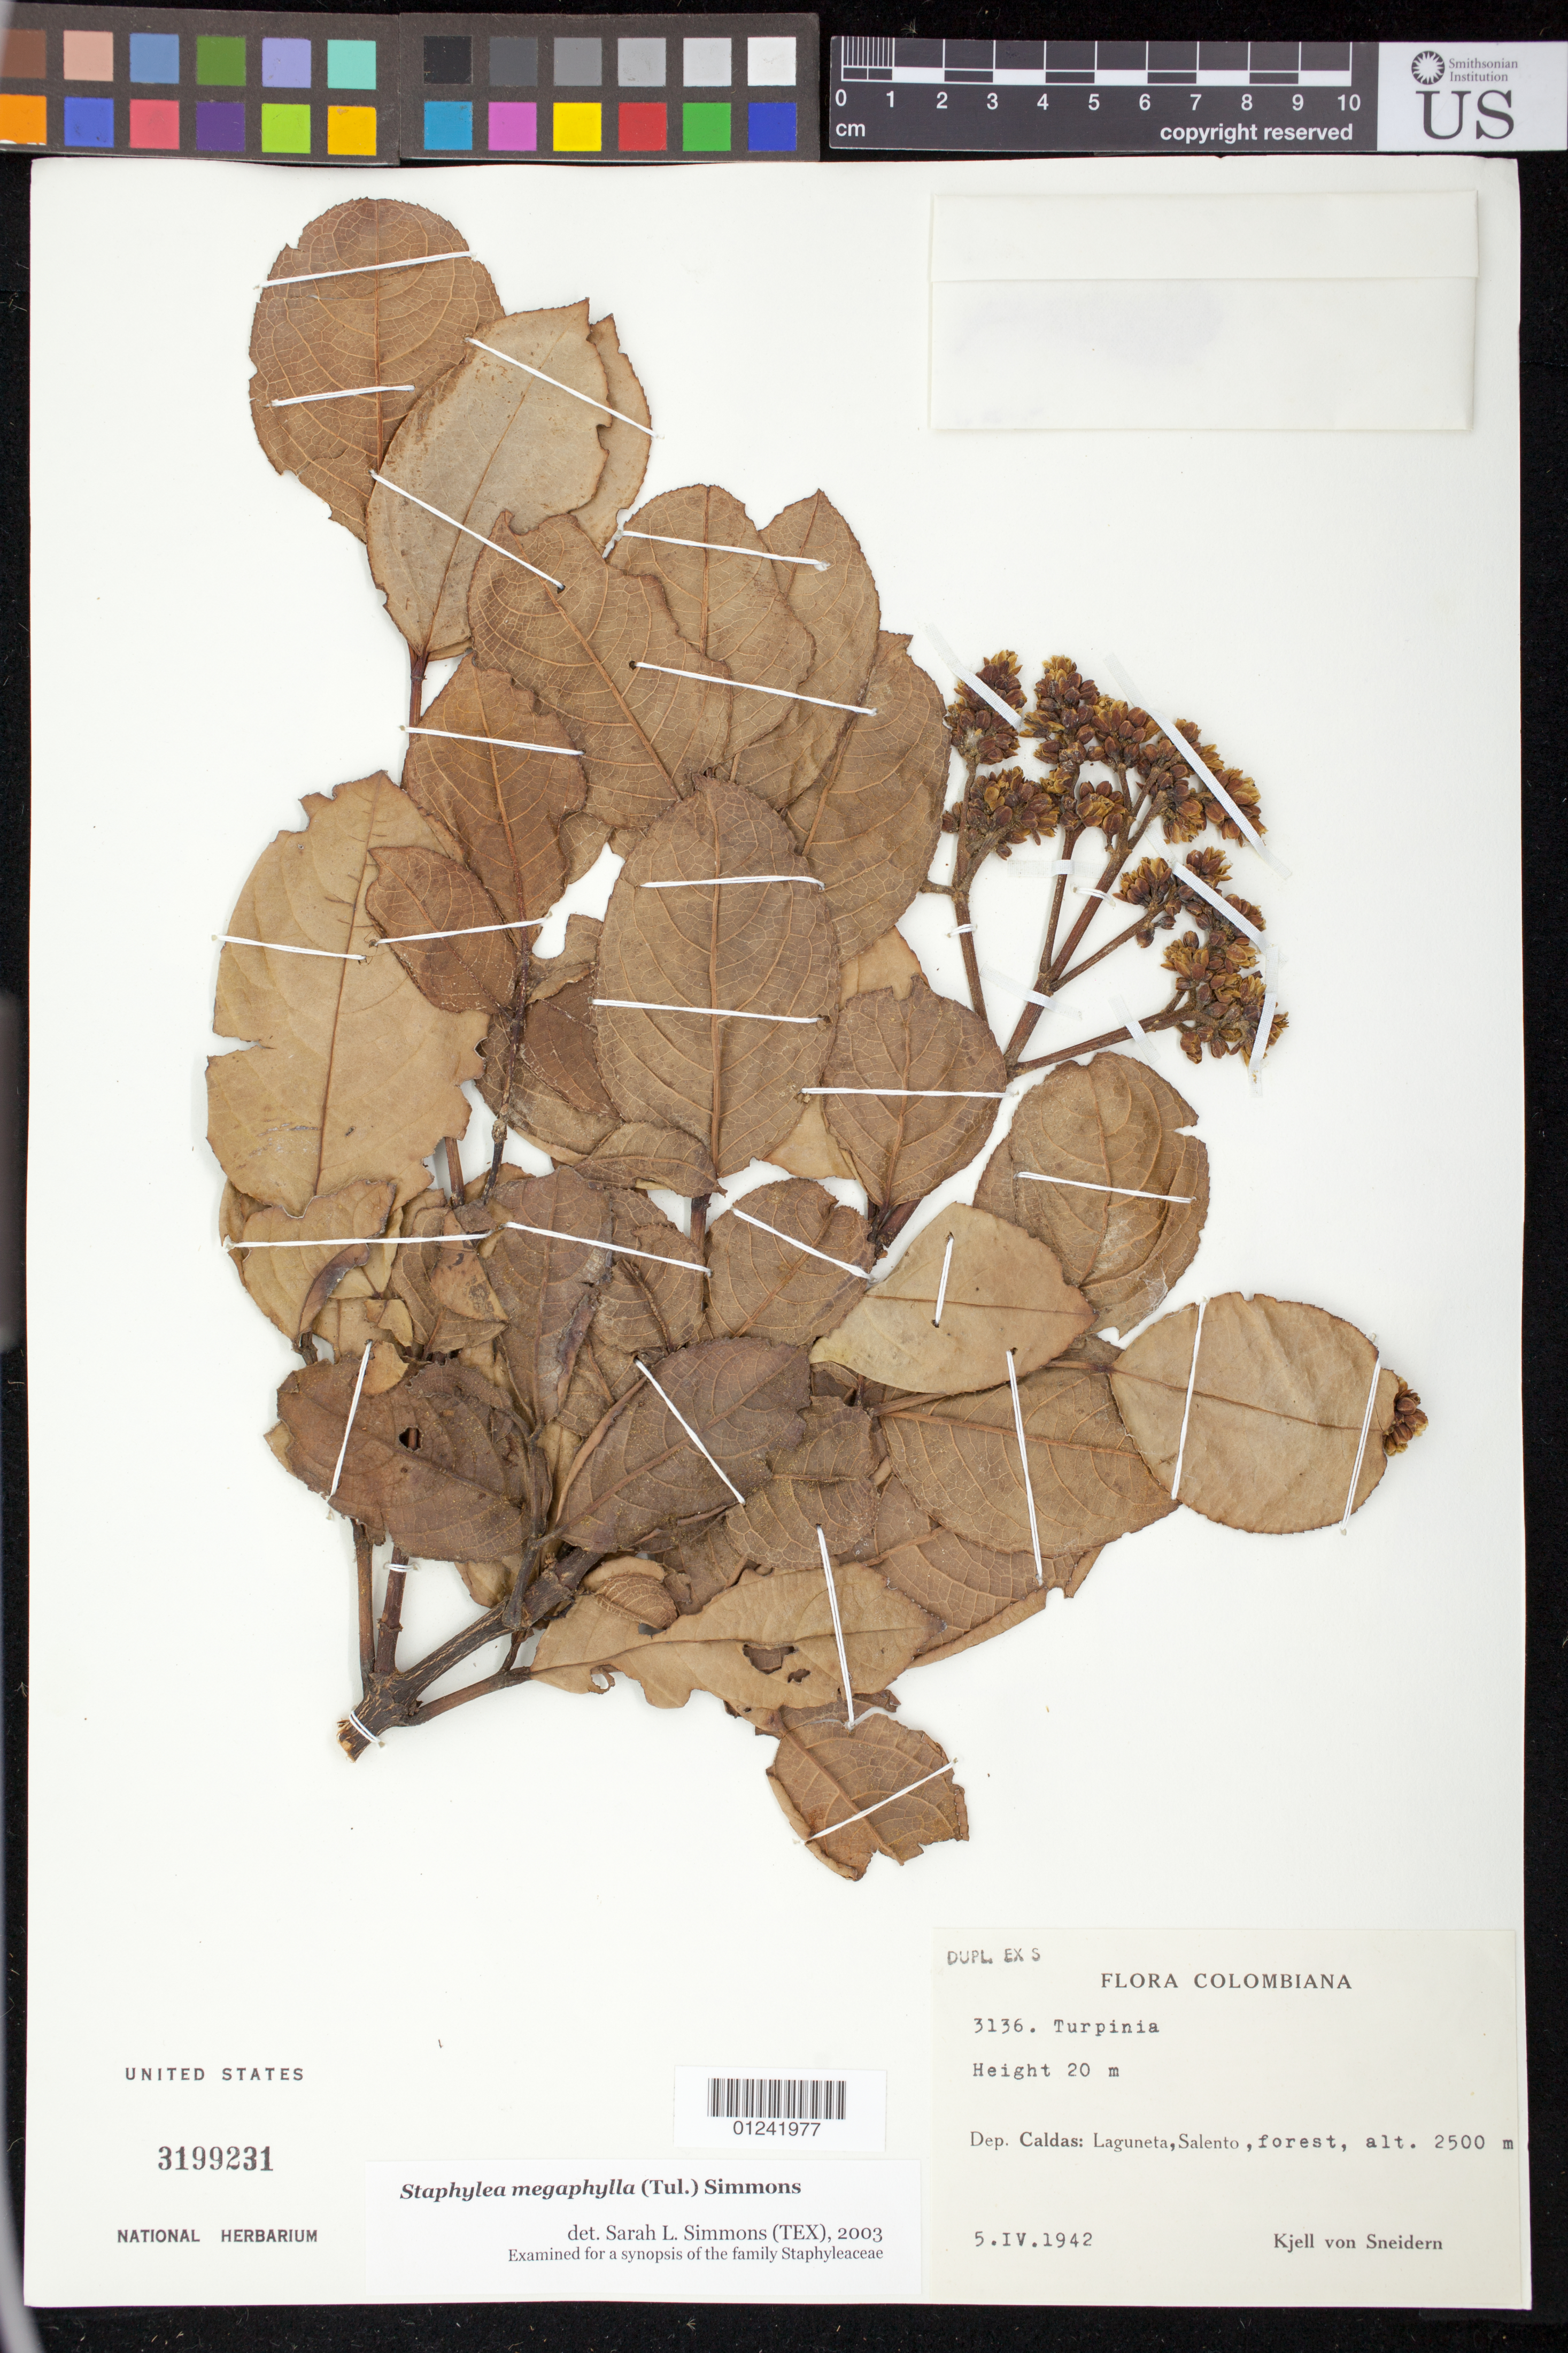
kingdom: Plantae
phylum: Tracheophyta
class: Magnoliopsida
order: Crossosomatales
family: Staphyleaceae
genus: Turpinia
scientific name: Turpinia megaphylla Tul. ined 3/15/2016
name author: Tul.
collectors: K. von Sneidern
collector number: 3136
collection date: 1942-04-05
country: Colombia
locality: Dep. Caldas: Laguneta, Salento.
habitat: Forest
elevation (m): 2500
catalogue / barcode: US 3199231